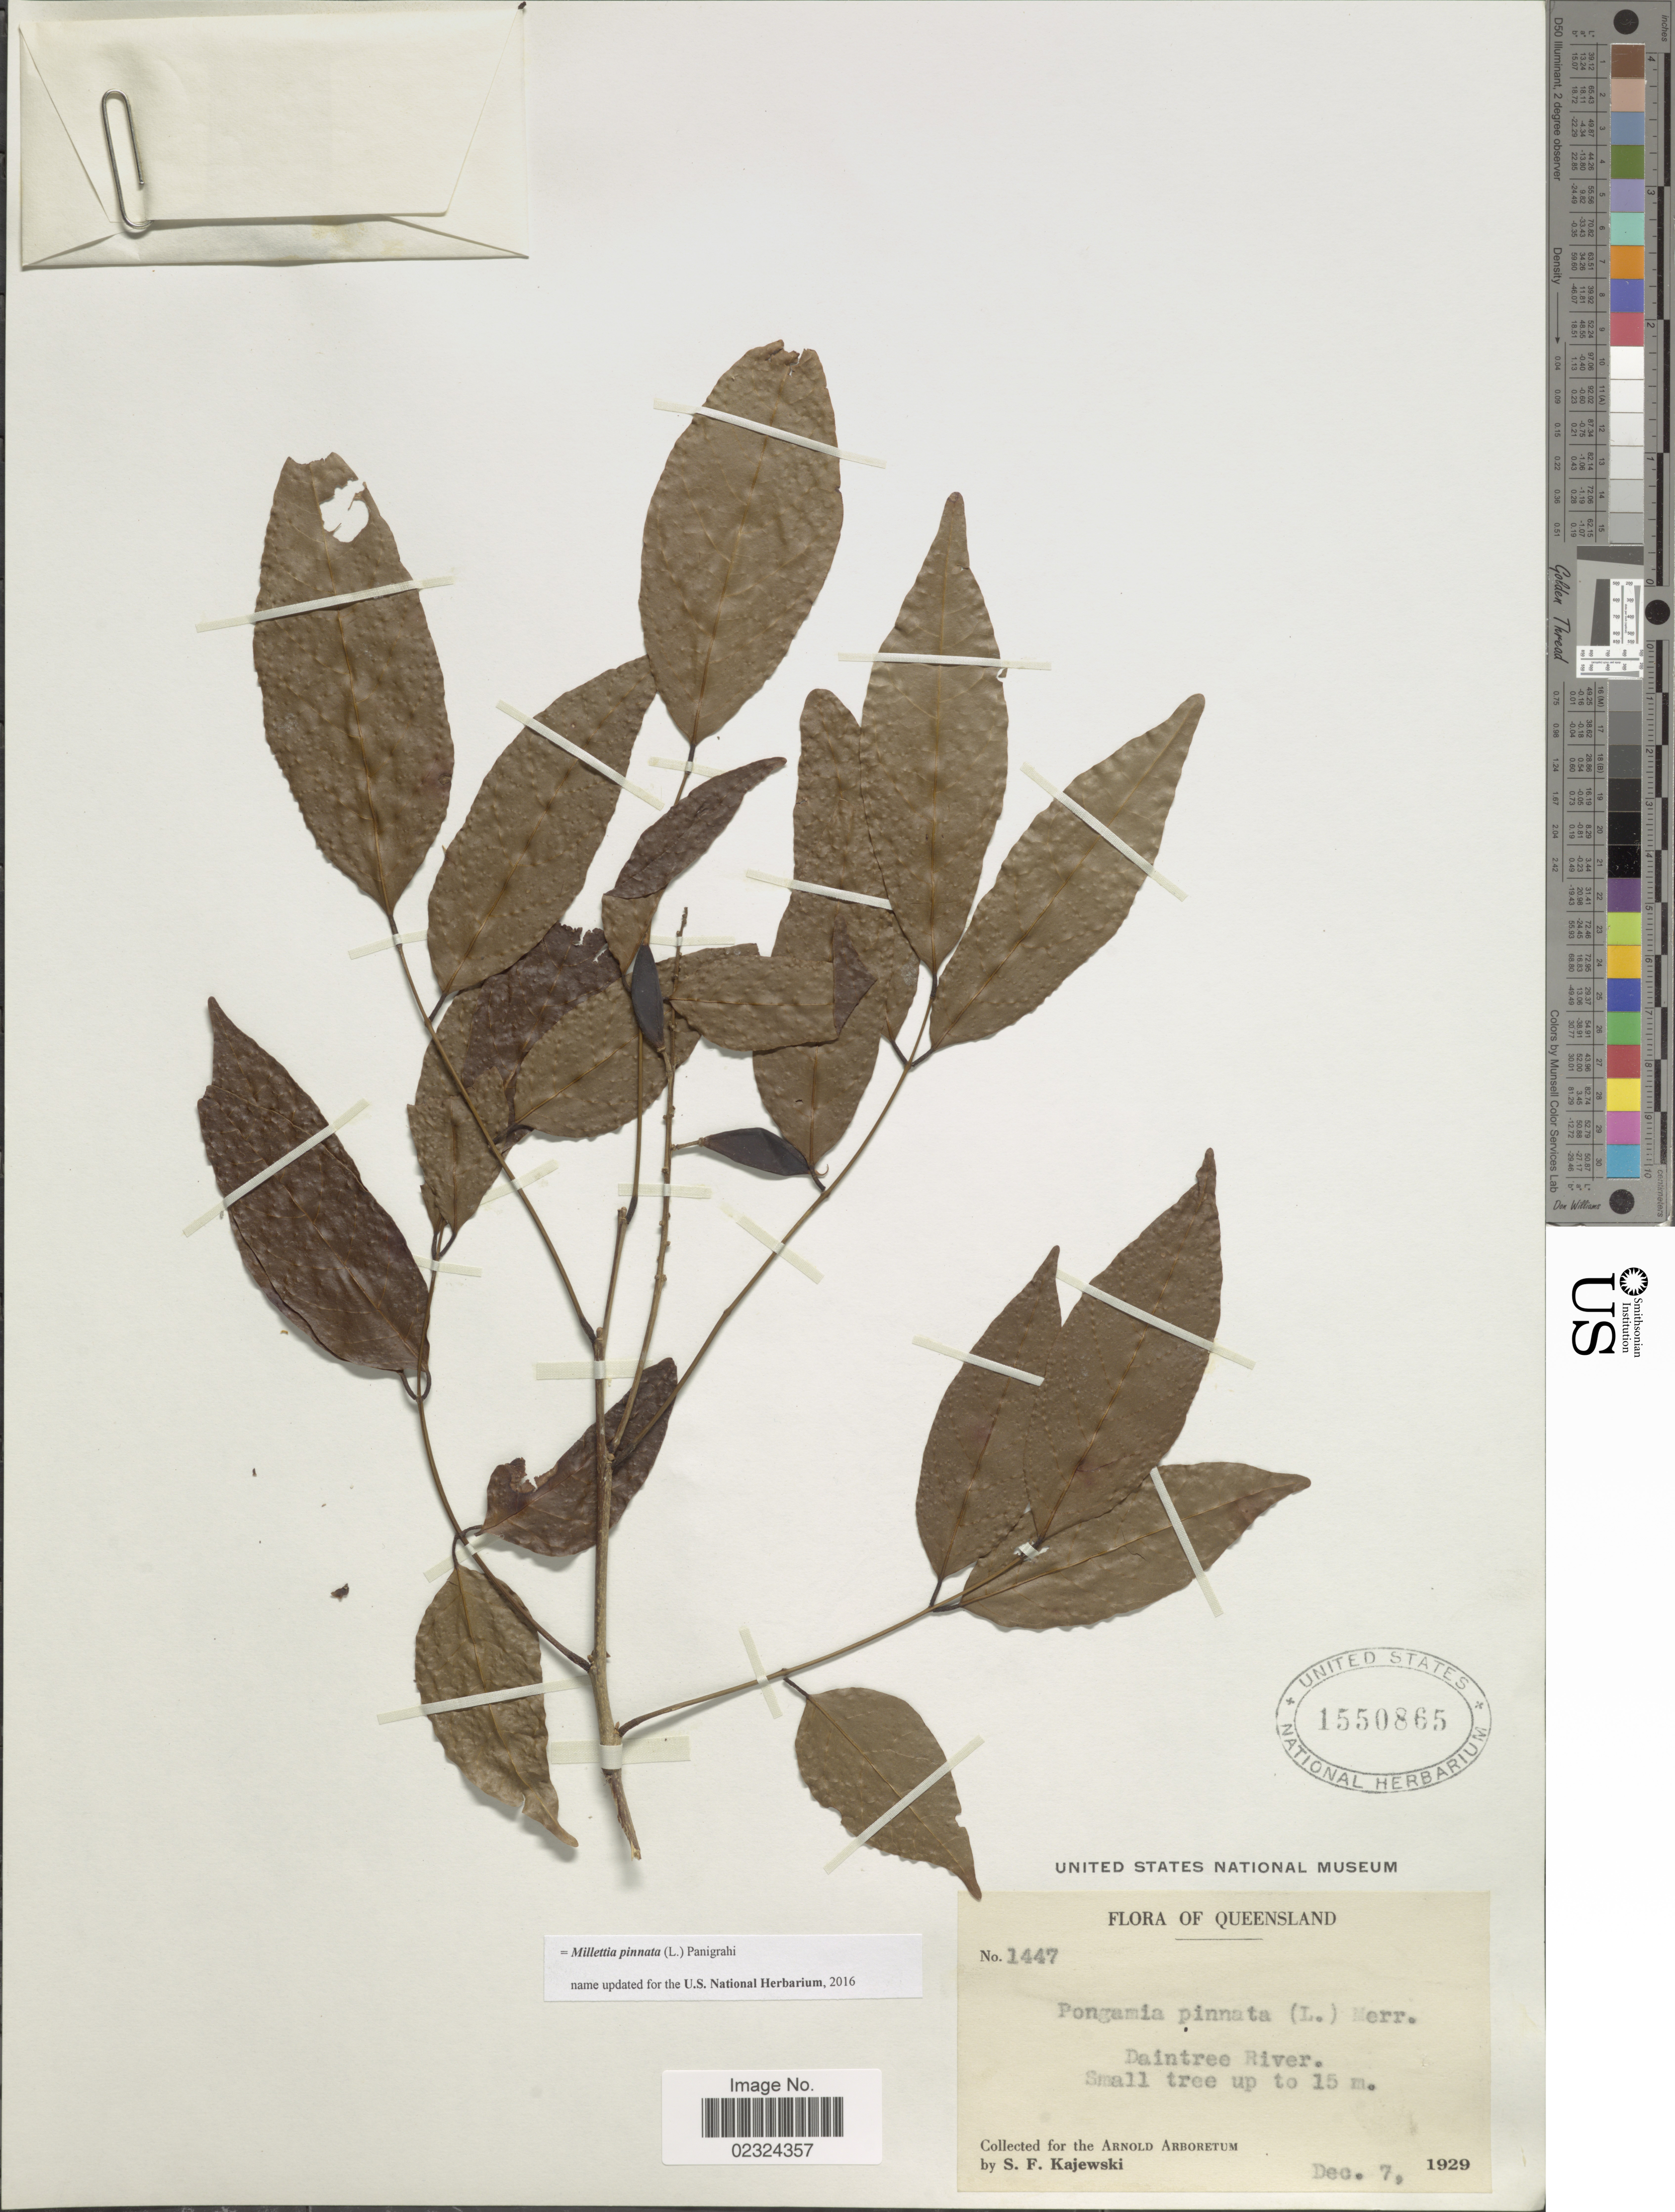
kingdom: Plantae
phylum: Tracheophyta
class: Magnoliopsida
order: Fabales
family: Fabaceae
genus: Millettia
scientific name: Millettia sp.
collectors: S. Kajewski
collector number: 1447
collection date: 1929-12-07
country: Australia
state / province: Queensland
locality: Daintree River.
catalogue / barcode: US 1550865